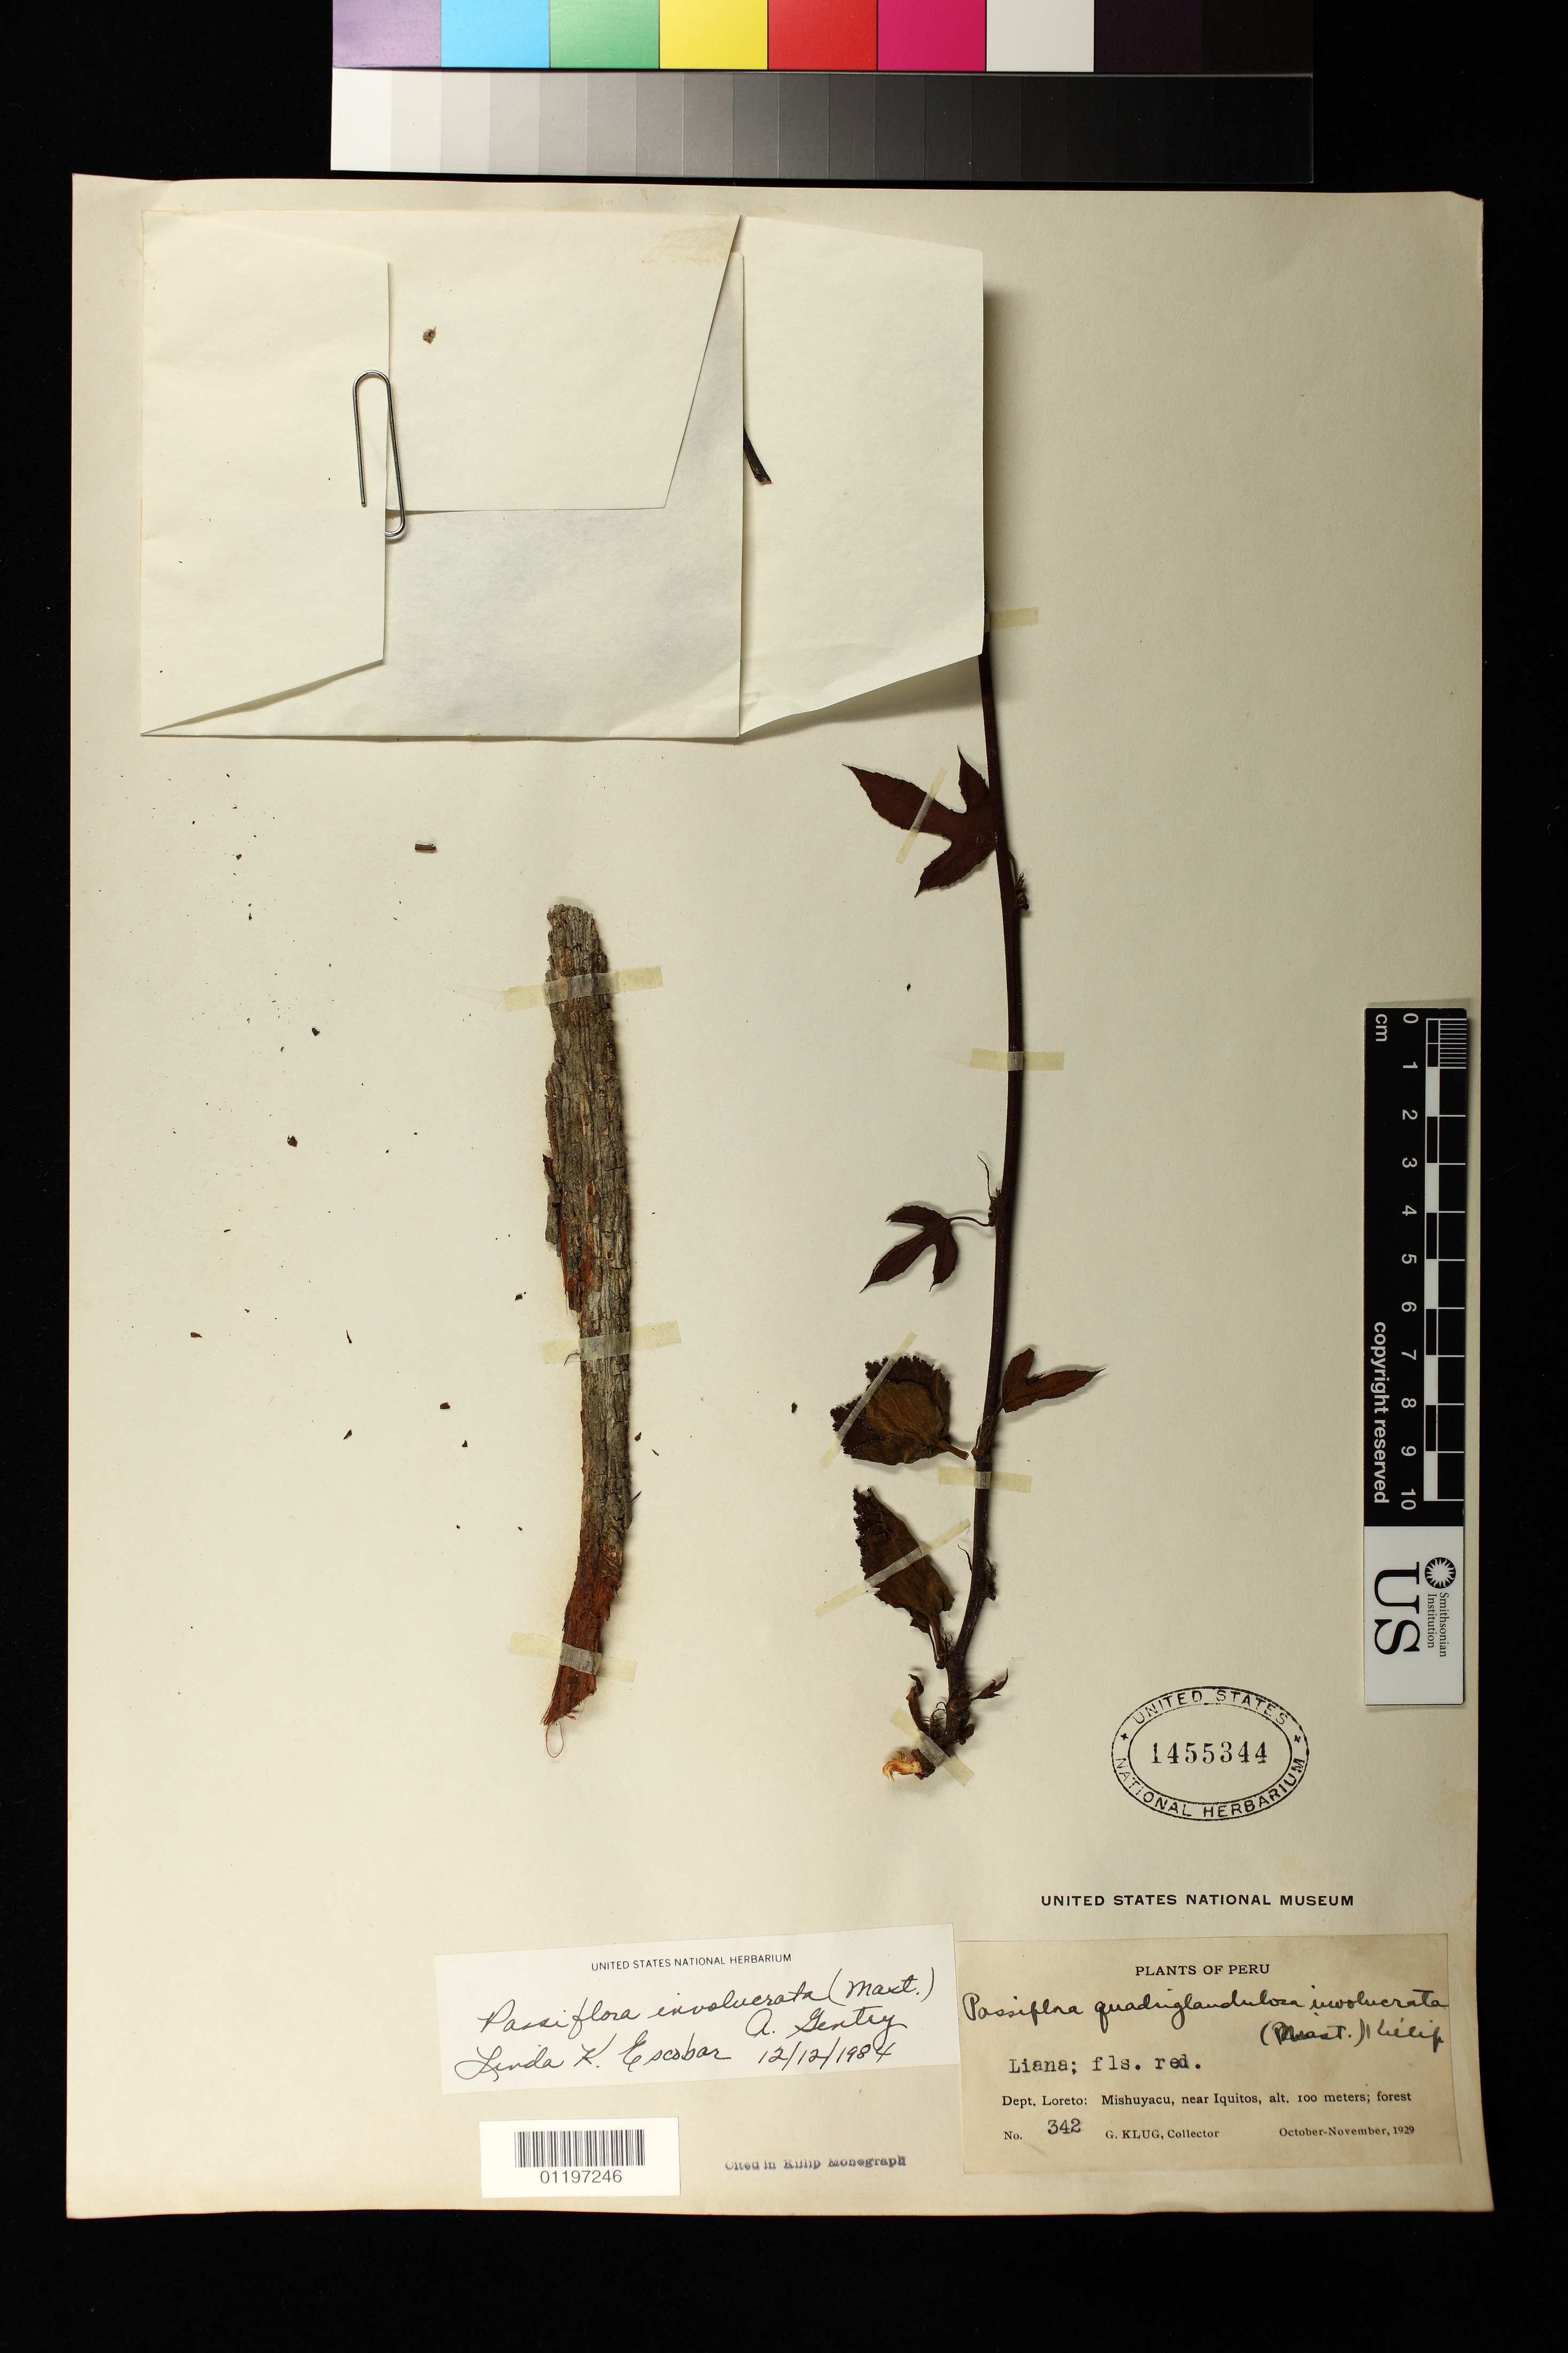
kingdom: Plantae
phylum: Tracheophyta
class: Magnoliopsida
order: Malpighiales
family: Passifloraceae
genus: Passiflora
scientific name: Passiflora involucellata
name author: Harms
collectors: G. Klug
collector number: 342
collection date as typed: Oct 1929 to -- Nov 1929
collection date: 1929-10/1929-11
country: Peru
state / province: Loreto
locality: Dept. Loreto: Mishuyacu, near Iquitos.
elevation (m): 100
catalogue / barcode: US 145344